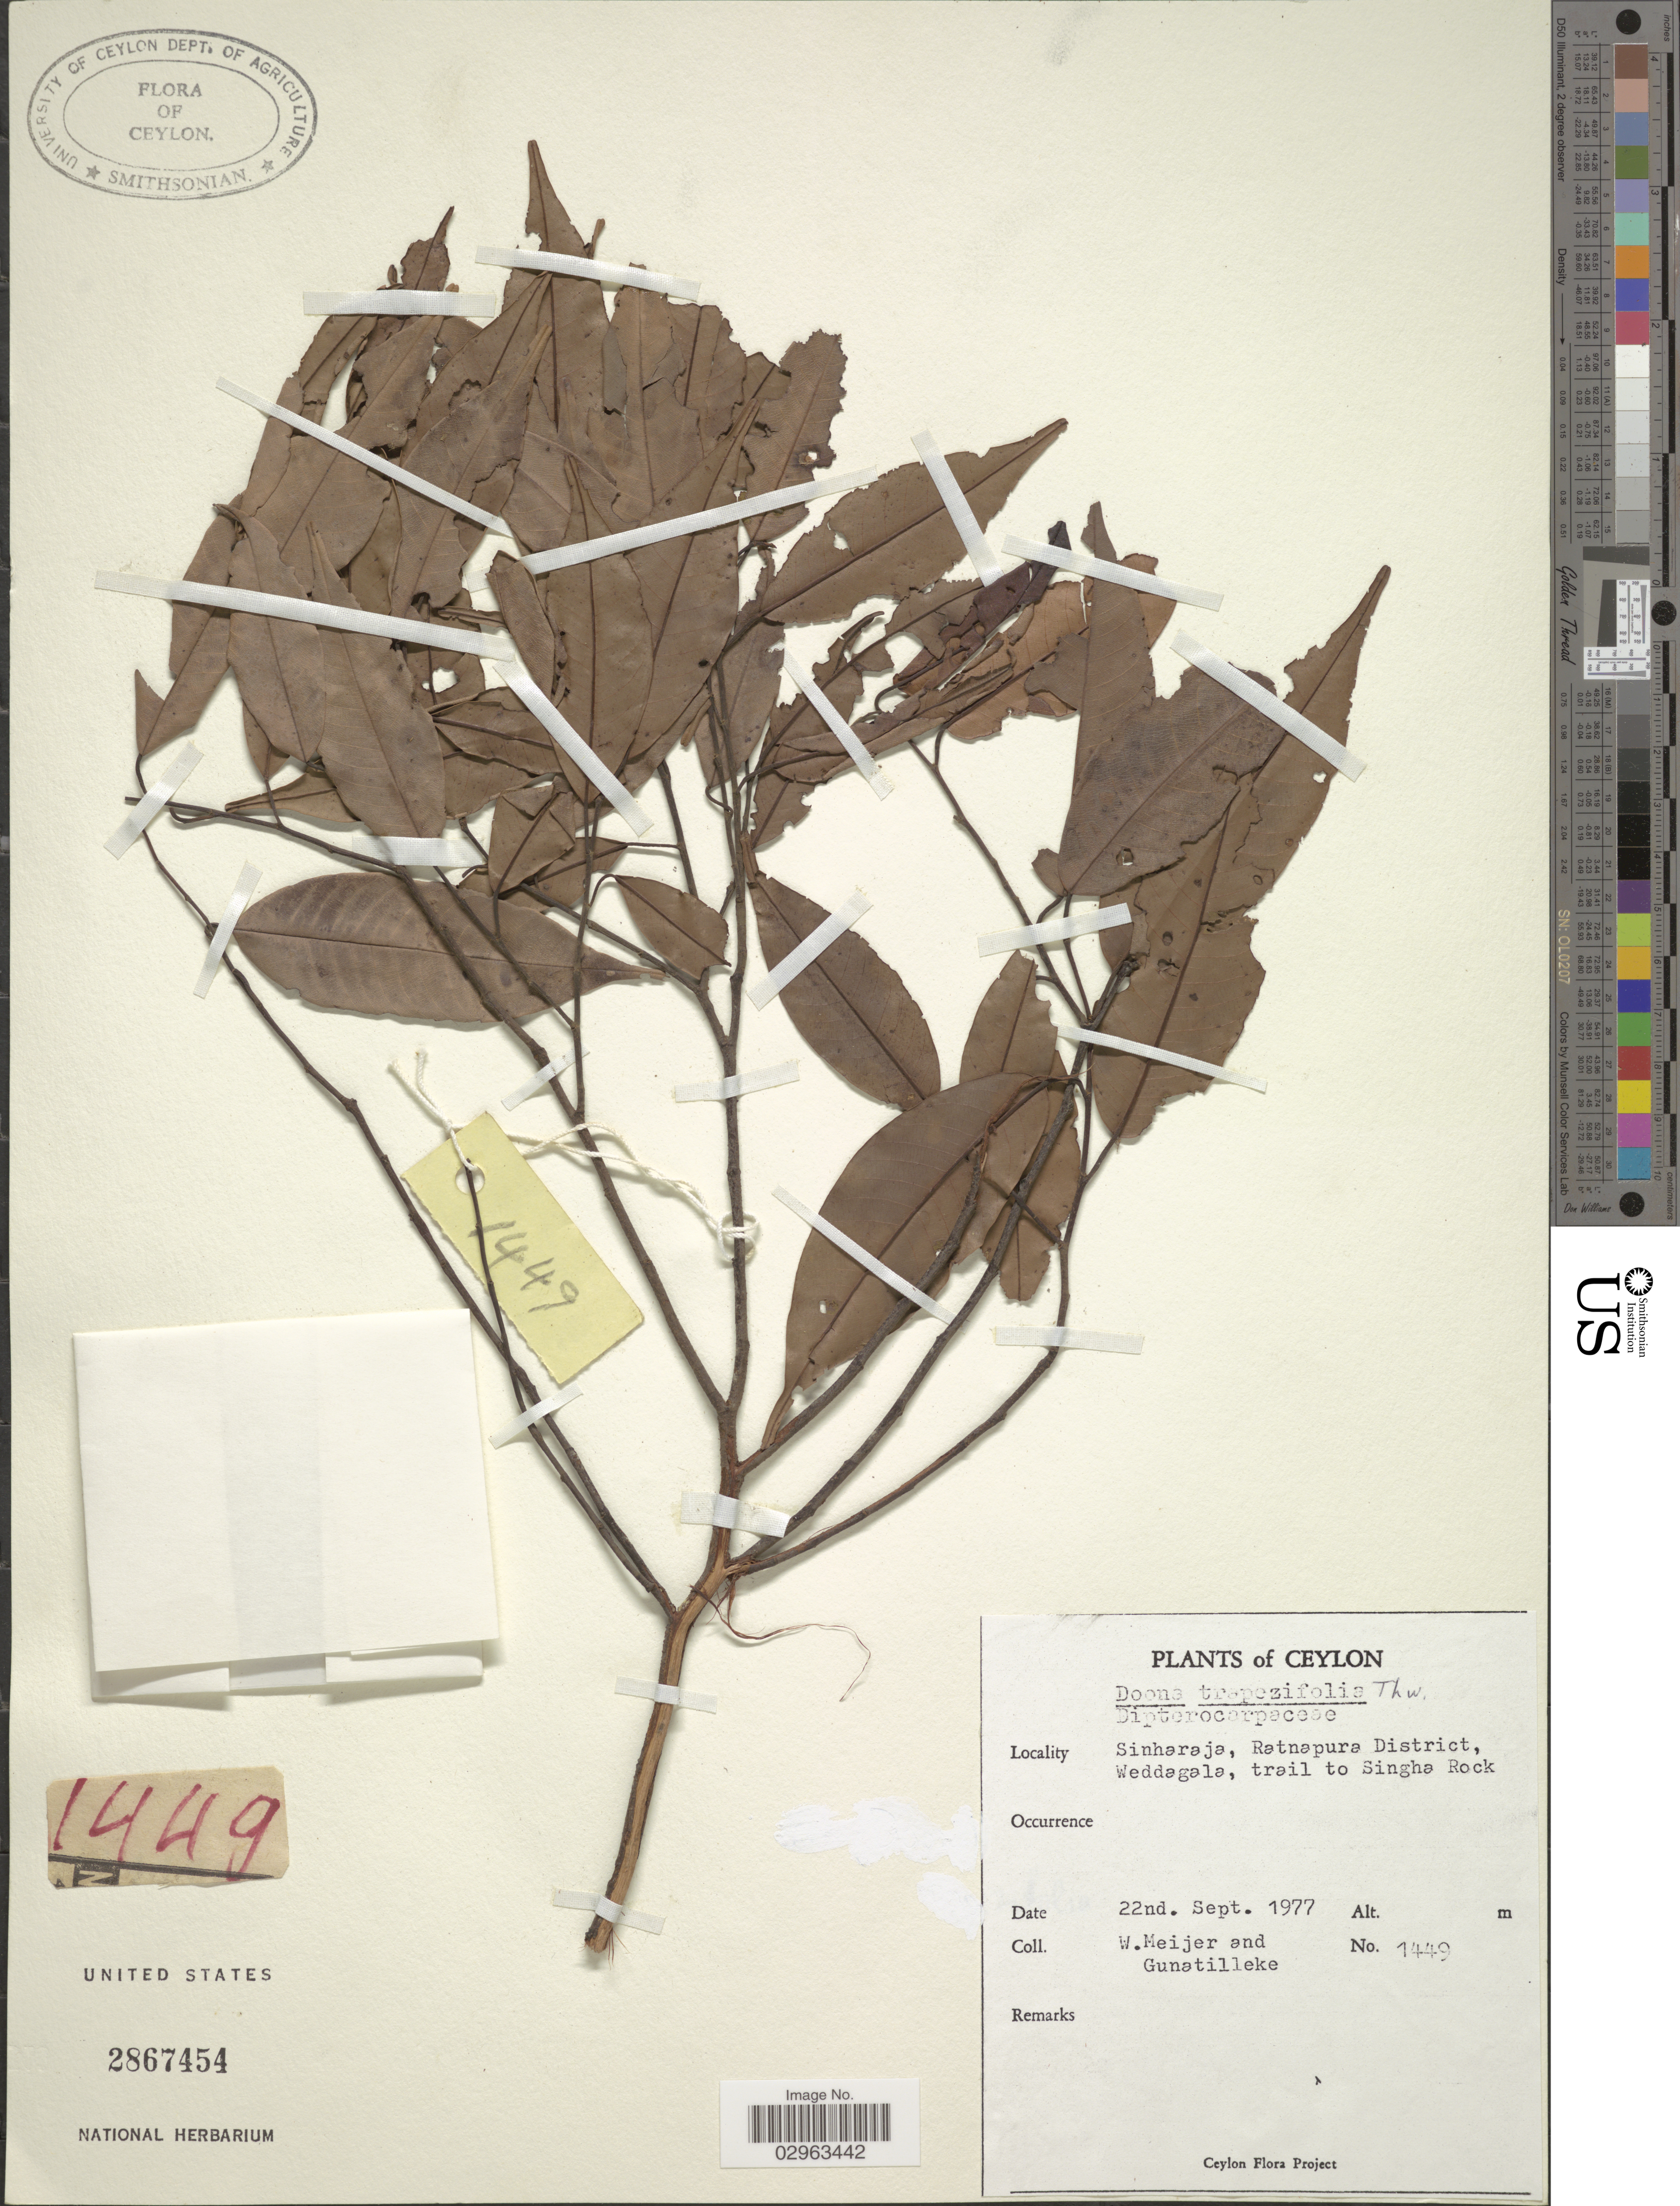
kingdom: Plantae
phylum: Tracheophyta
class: Magnoliopsida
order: Malvales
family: Dipterocarpaceae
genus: Doona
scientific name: Doona trapezifolia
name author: Thwaites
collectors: W. Meijer & -- Gunatilleke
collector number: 1449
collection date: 1977-09-22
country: Sri Lanka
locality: Ceylon. Sinharaja, Ratnapura District, Weddagala, trail to Singha Rock.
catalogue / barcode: US 2867454